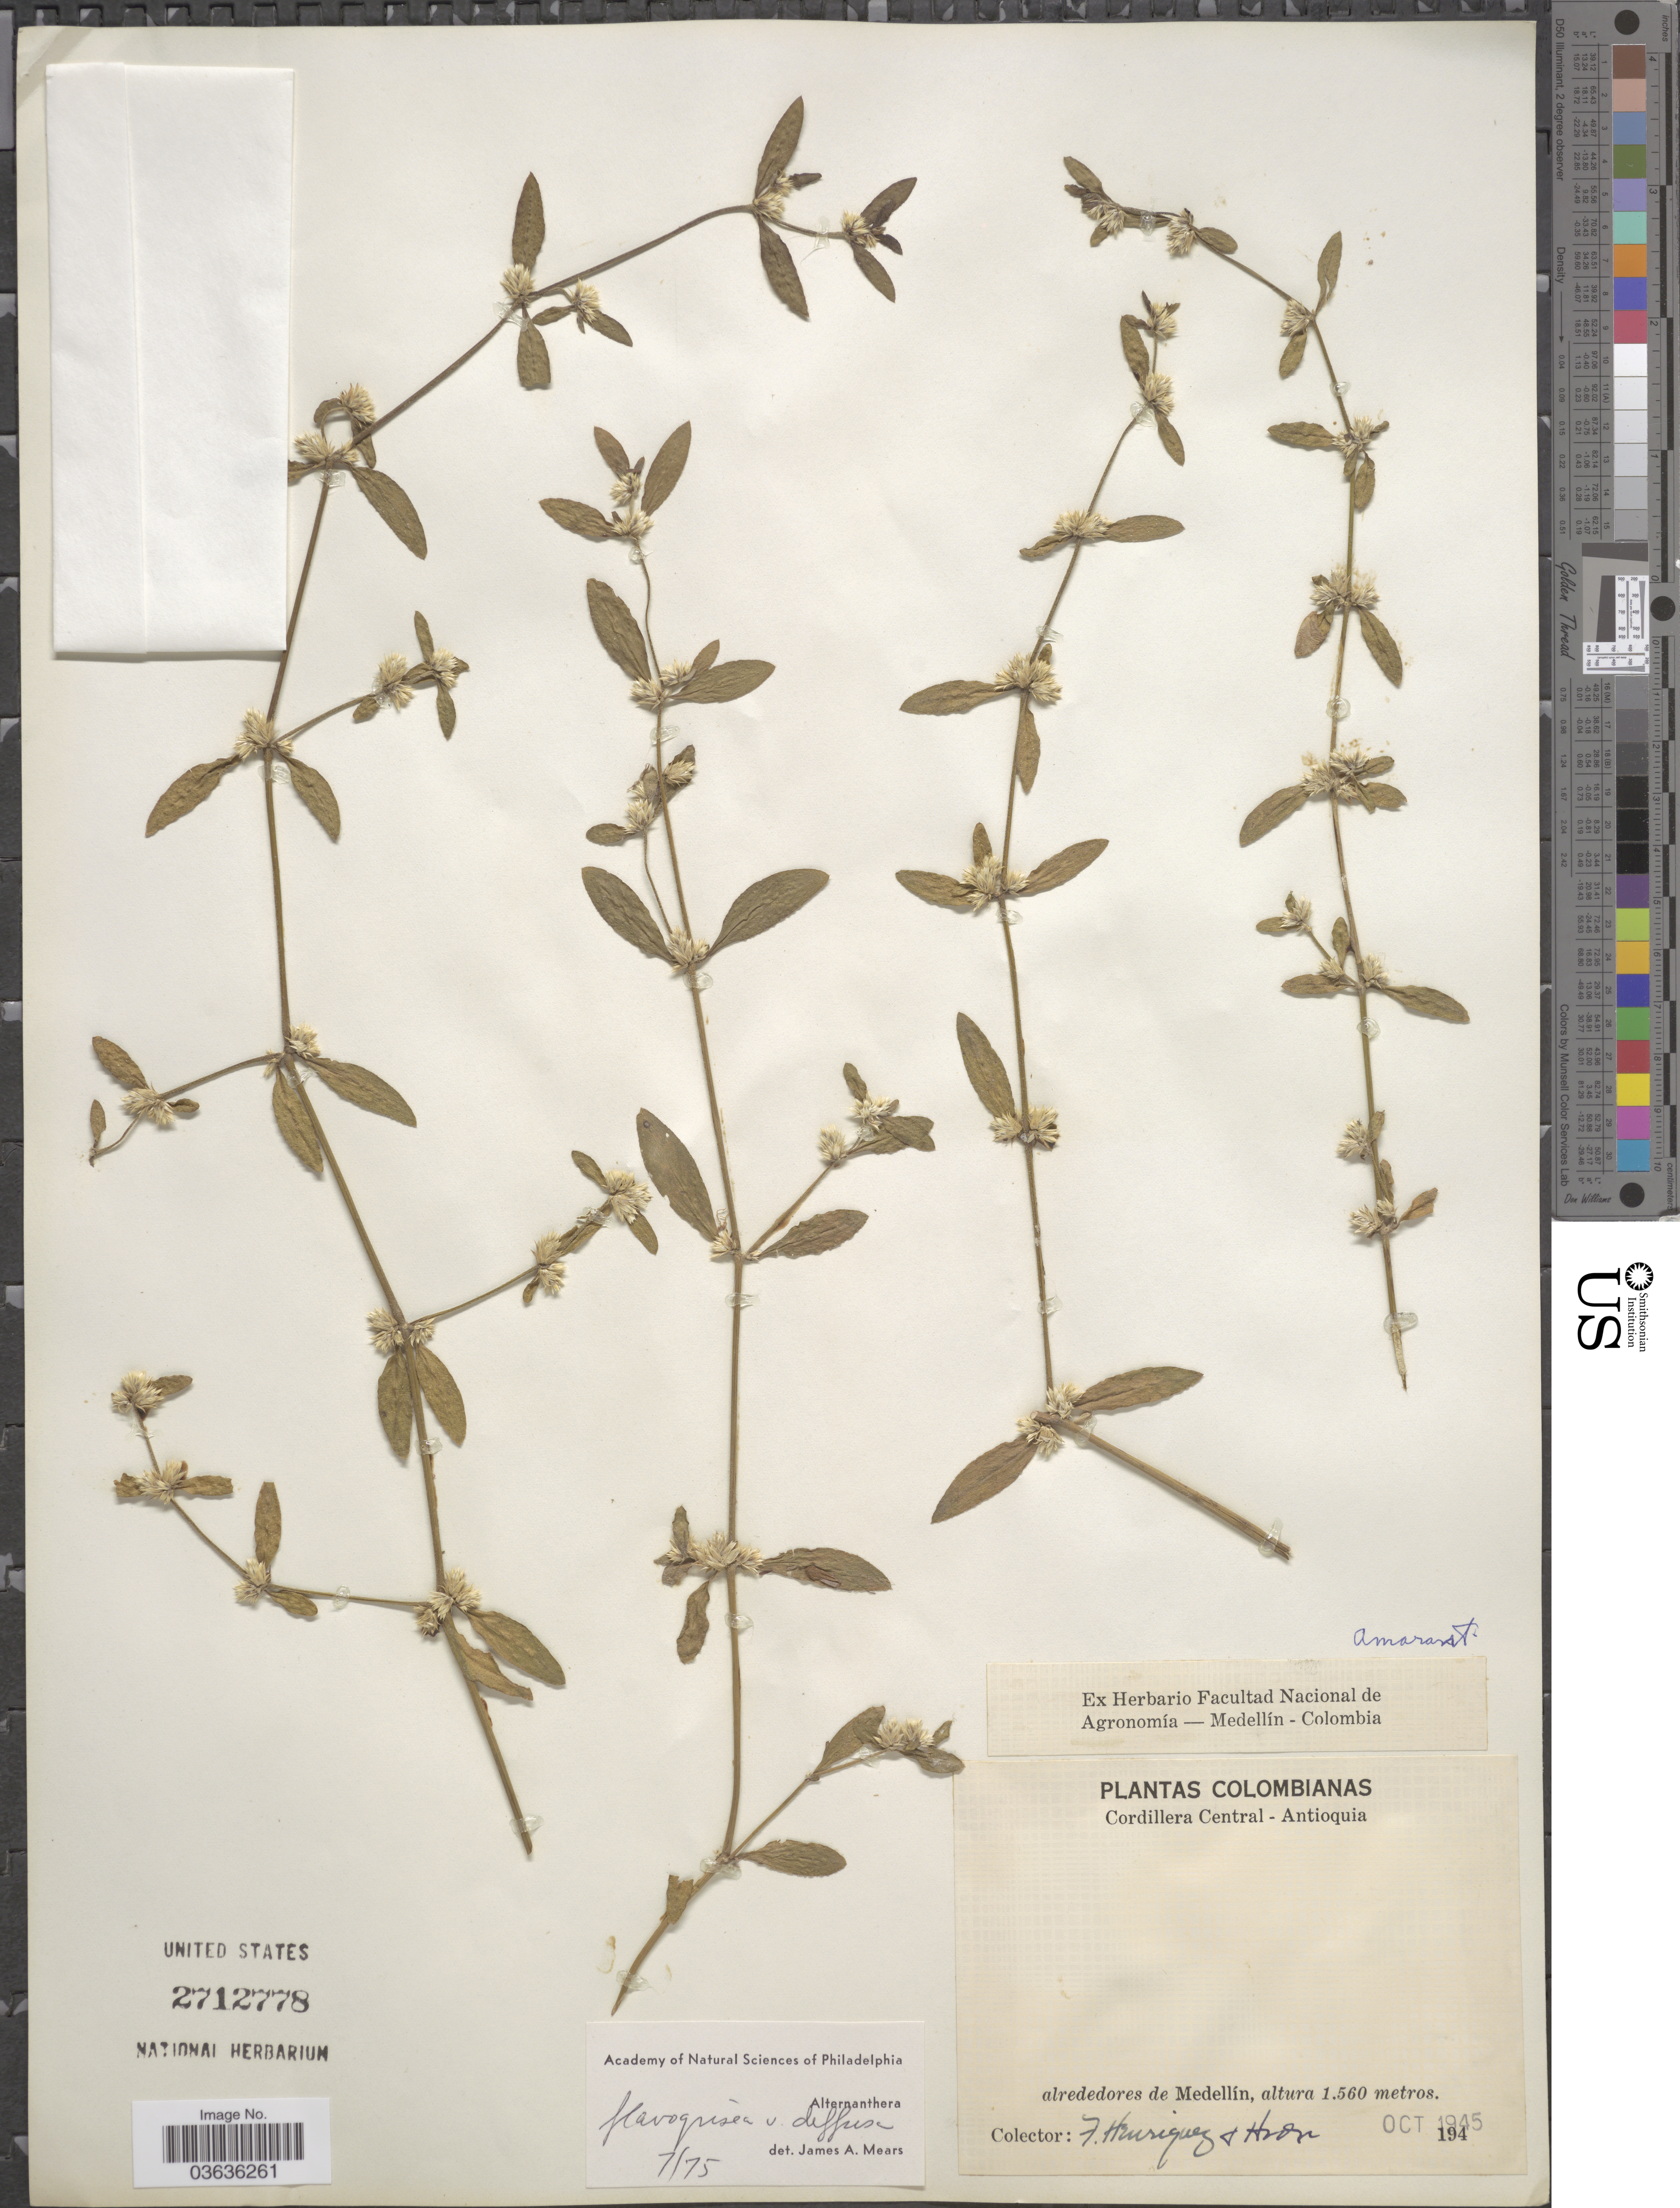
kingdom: Plantae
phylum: Tracheophyta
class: Magnoliopsida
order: Caryophyllales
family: Amaranthaceae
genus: Alternanthera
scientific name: Alternanthera flavogrisea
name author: Urb.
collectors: F. Henriguez & Collector illegible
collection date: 1945-10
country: Colombia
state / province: Antioquia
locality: Cordillera Central. Alrededores de Medellín.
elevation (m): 1560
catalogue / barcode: US 2712778